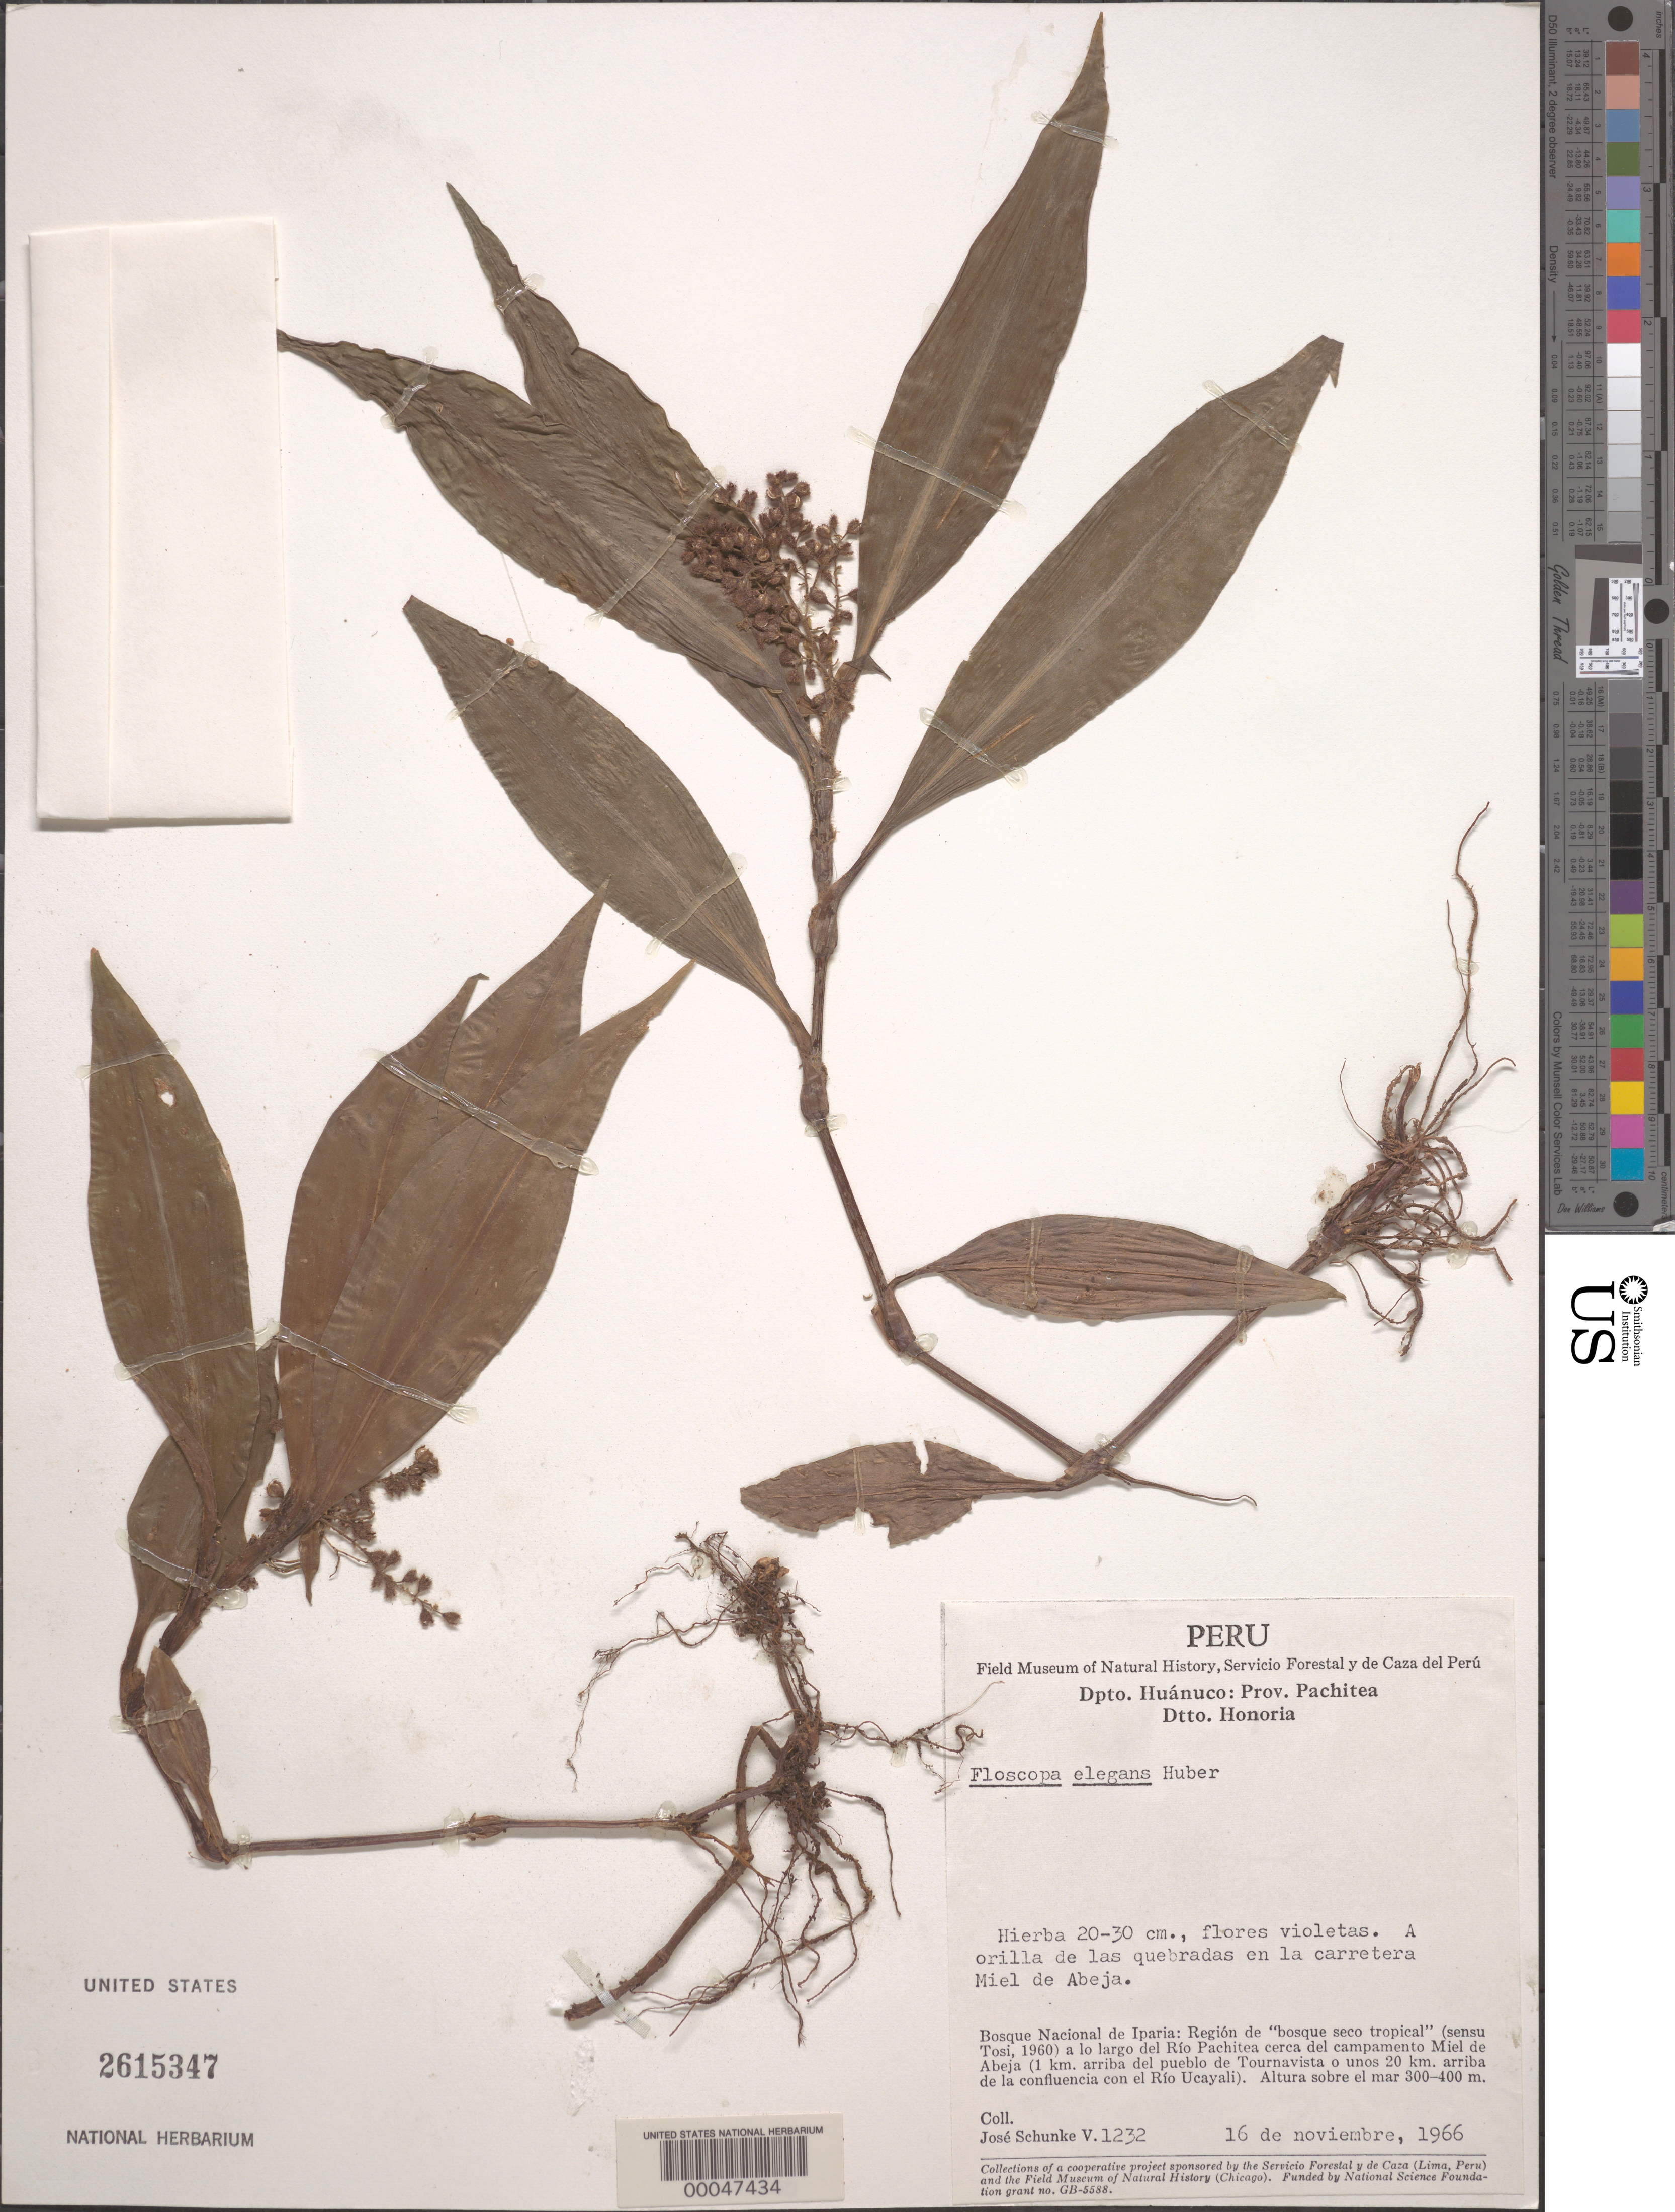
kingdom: Plantae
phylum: Tracheophyta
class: Liliopsida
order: Commelinales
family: Commelinaceae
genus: Floscopa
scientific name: Floscopa elegans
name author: Huber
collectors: J. Schunke Vigo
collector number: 1232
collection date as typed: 16 Nov 1966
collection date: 1966-11-16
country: Peru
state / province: Huánuco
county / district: Pachitea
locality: Honoria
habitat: Roadside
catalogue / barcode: US 2615347